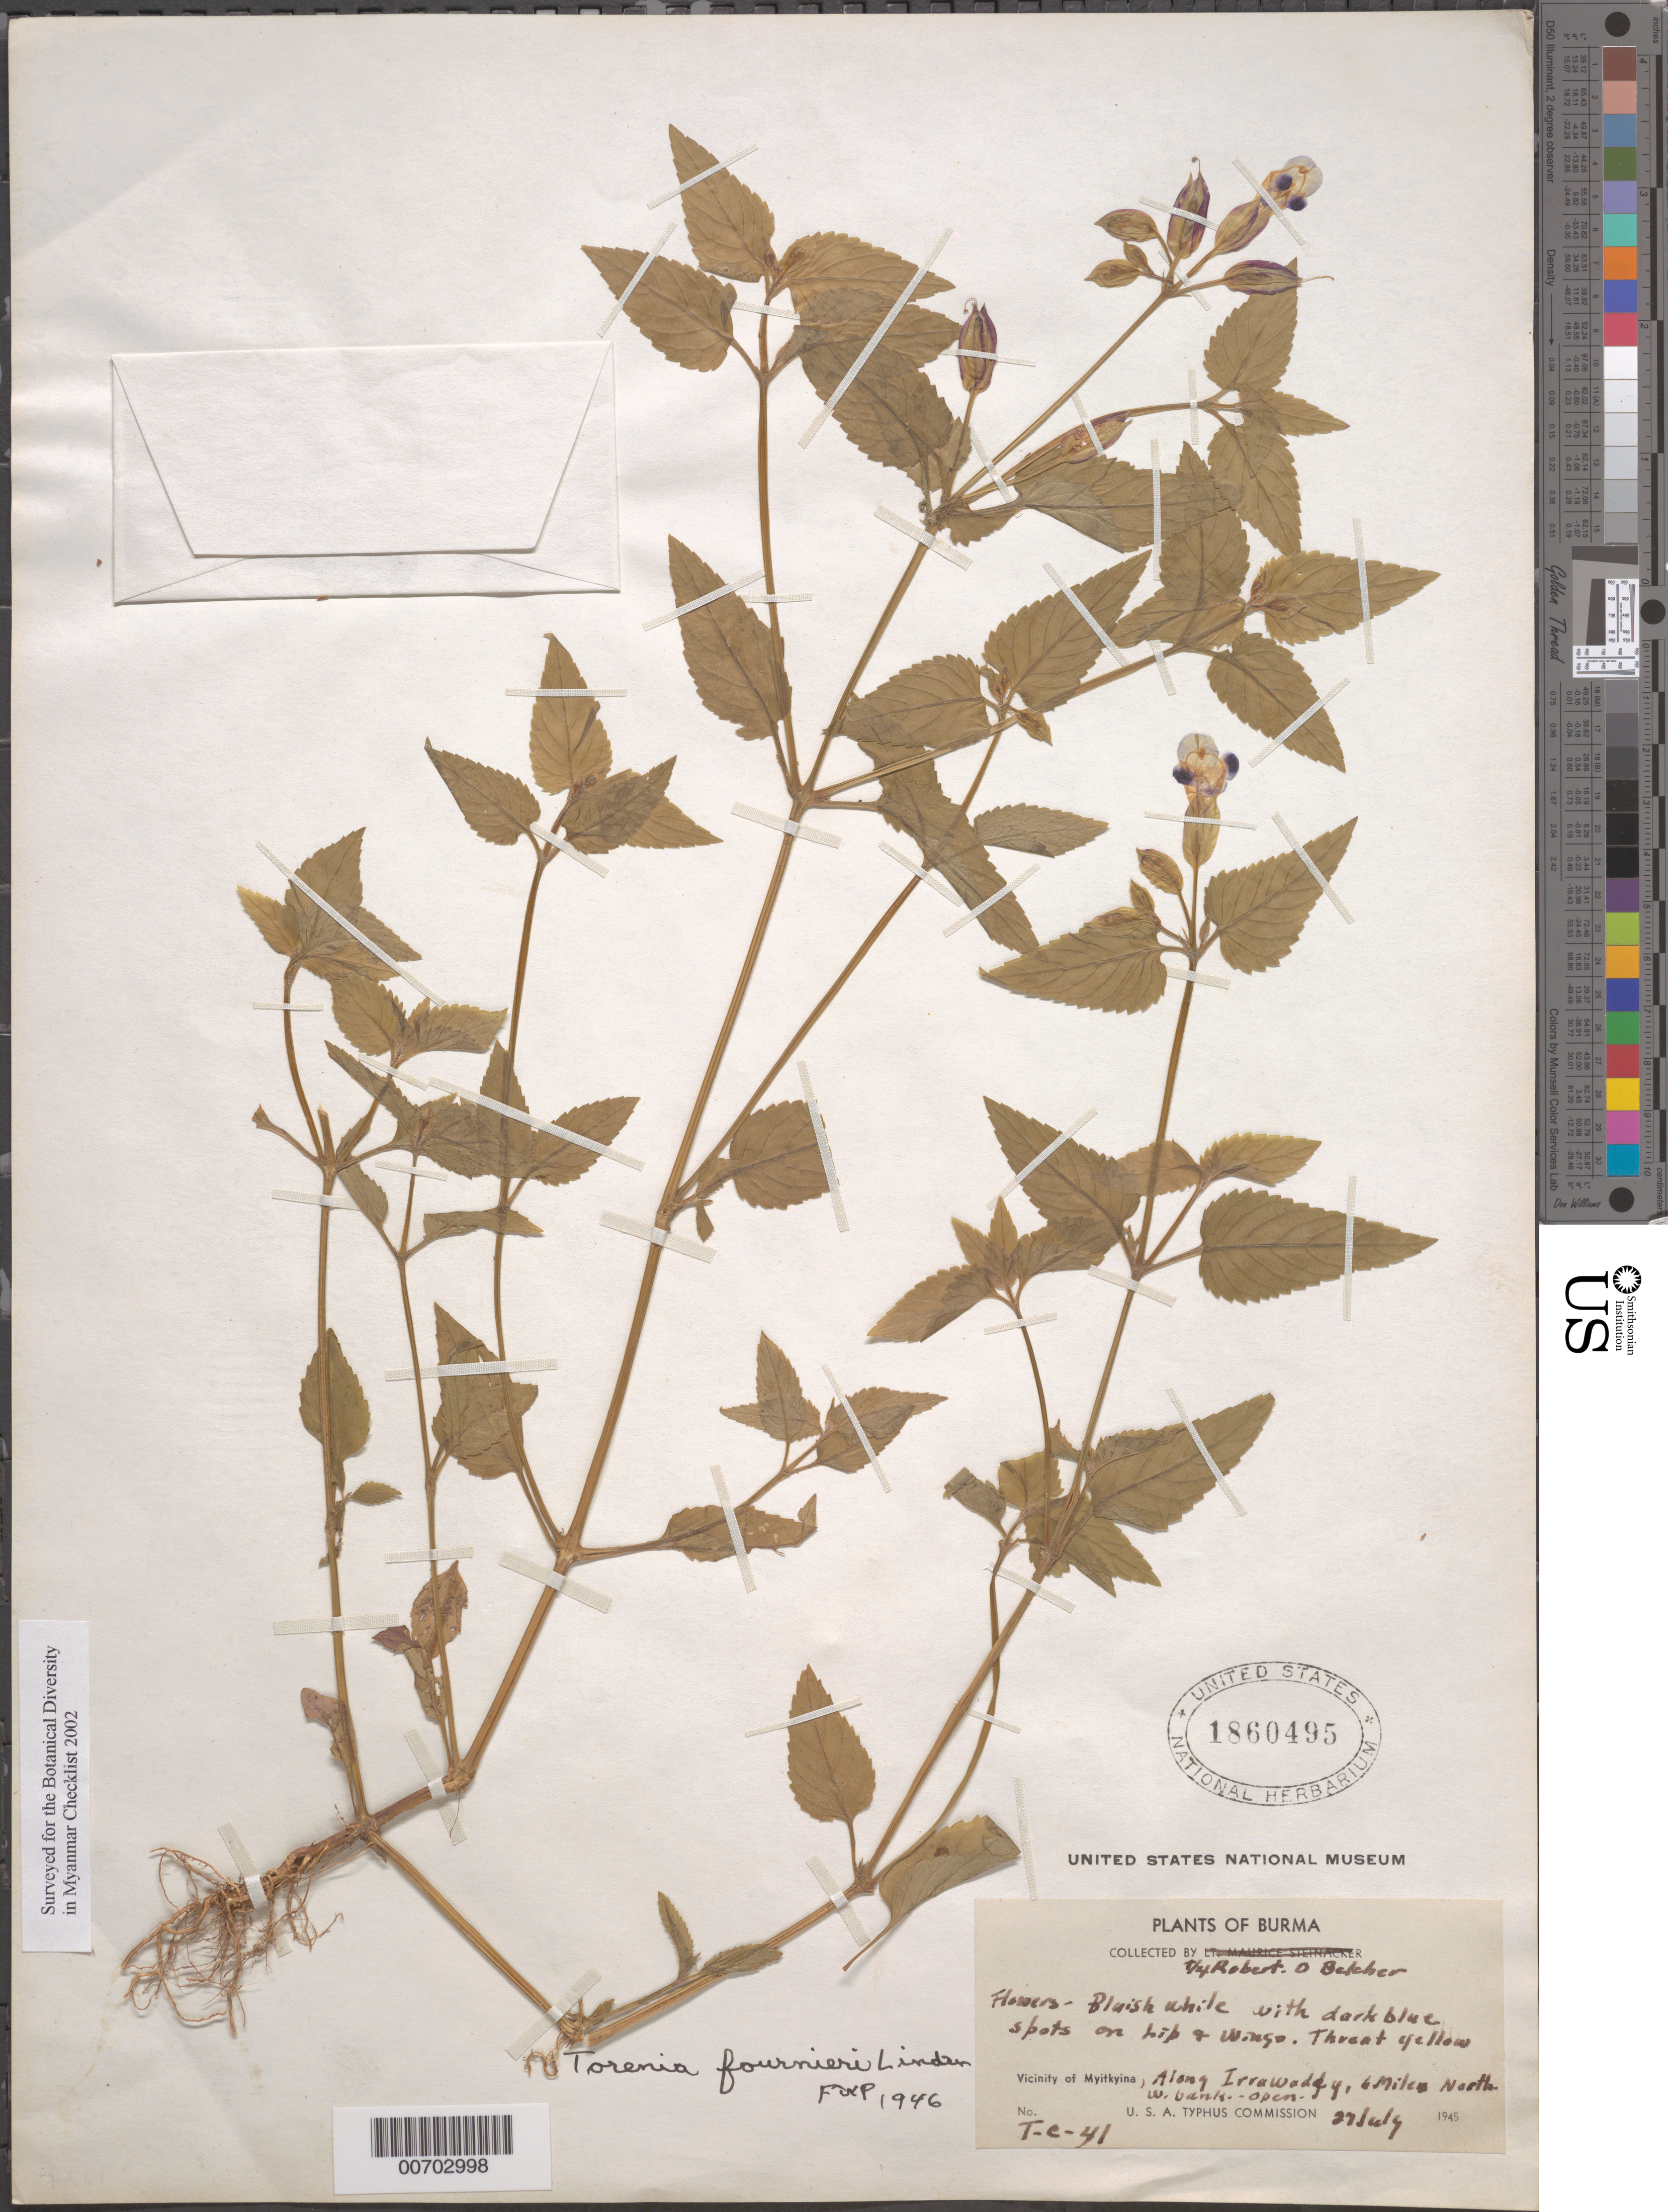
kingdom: Plantae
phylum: Tracheophyta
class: Magnoliopsida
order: Lamiales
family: Linderniaceae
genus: Torenia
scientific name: Torenia fournieri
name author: Linden ex E. Fourn.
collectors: R. Belcher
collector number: T-C-41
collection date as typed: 27 Jul 1945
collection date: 1945-07-27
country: Myanmar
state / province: Kachin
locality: Myitkyina, Irrawaddy R., 6 mi. N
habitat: Open riverbank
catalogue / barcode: US 1860495